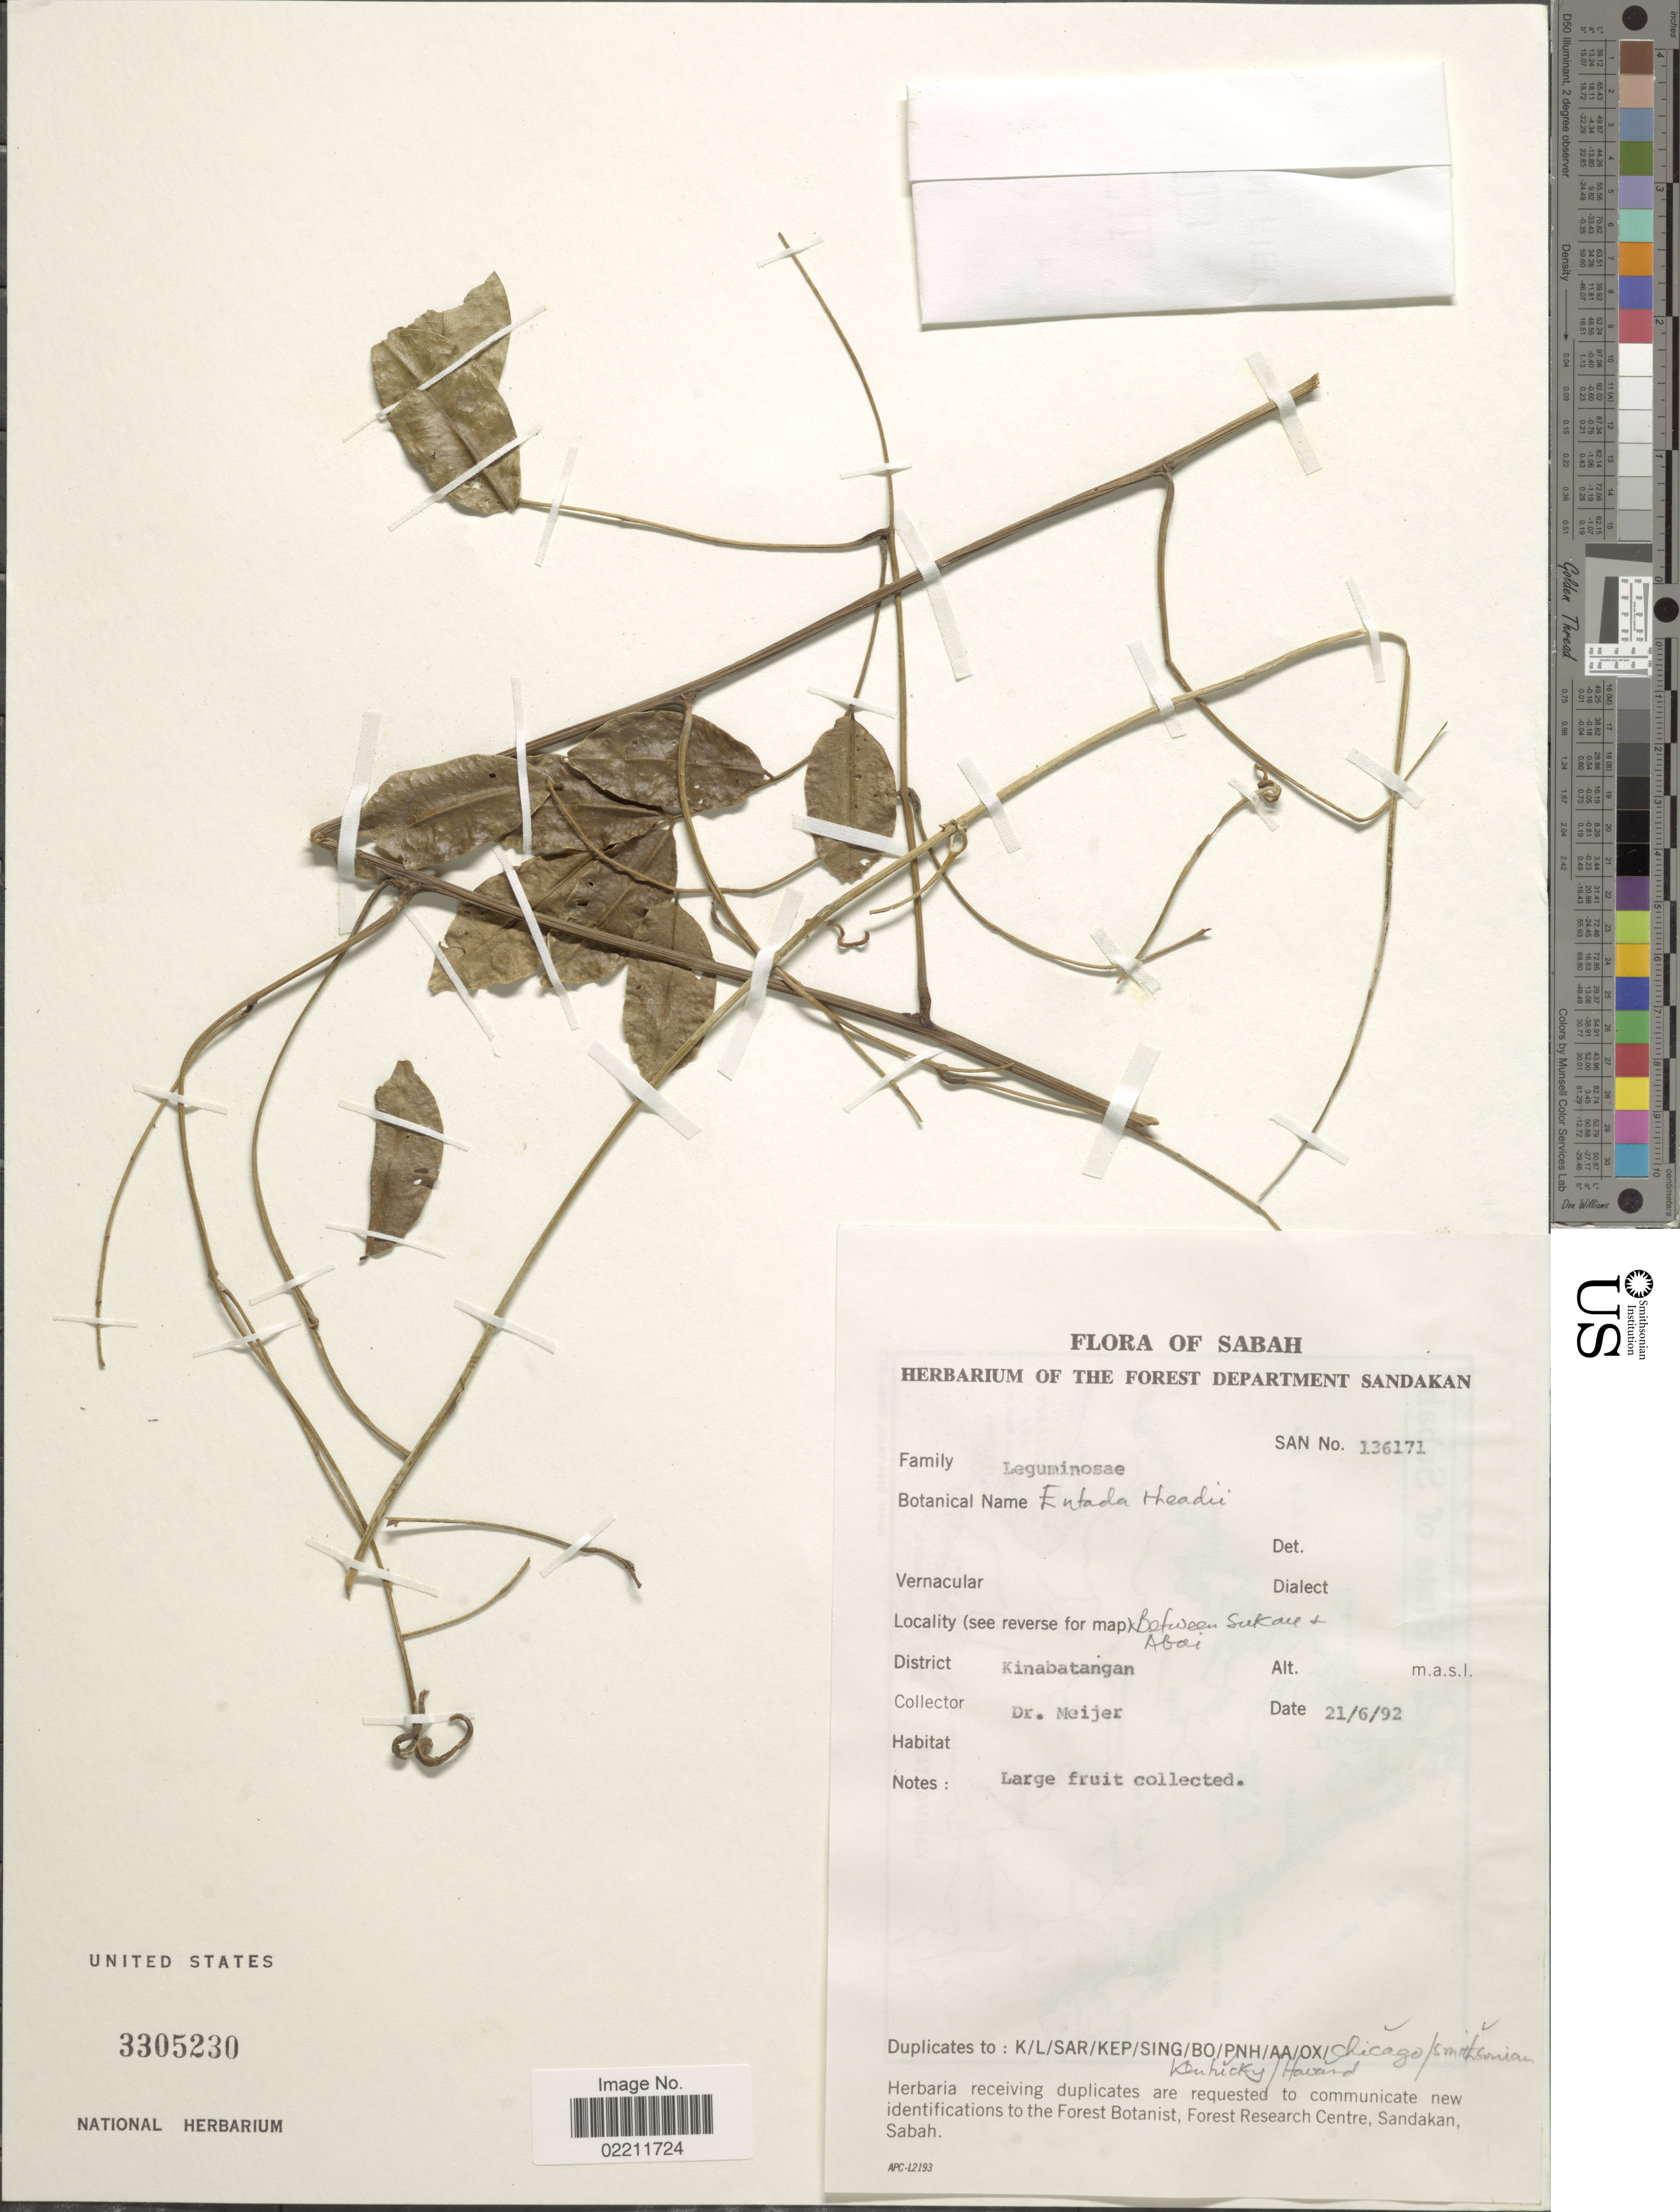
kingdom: Plantae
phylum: Tracheophyta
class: Magnoliopsida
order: Fabales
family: Fabaceae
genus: Entada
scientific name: Entada phaseoloides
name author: (L.) Merr.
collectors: -- Meijer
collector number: SAN136171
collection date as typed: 21/6/92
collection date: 1992-06-21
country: Malaysia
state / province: Sabah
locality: Sabah District Kinabatangan.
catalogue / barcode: US 3305230